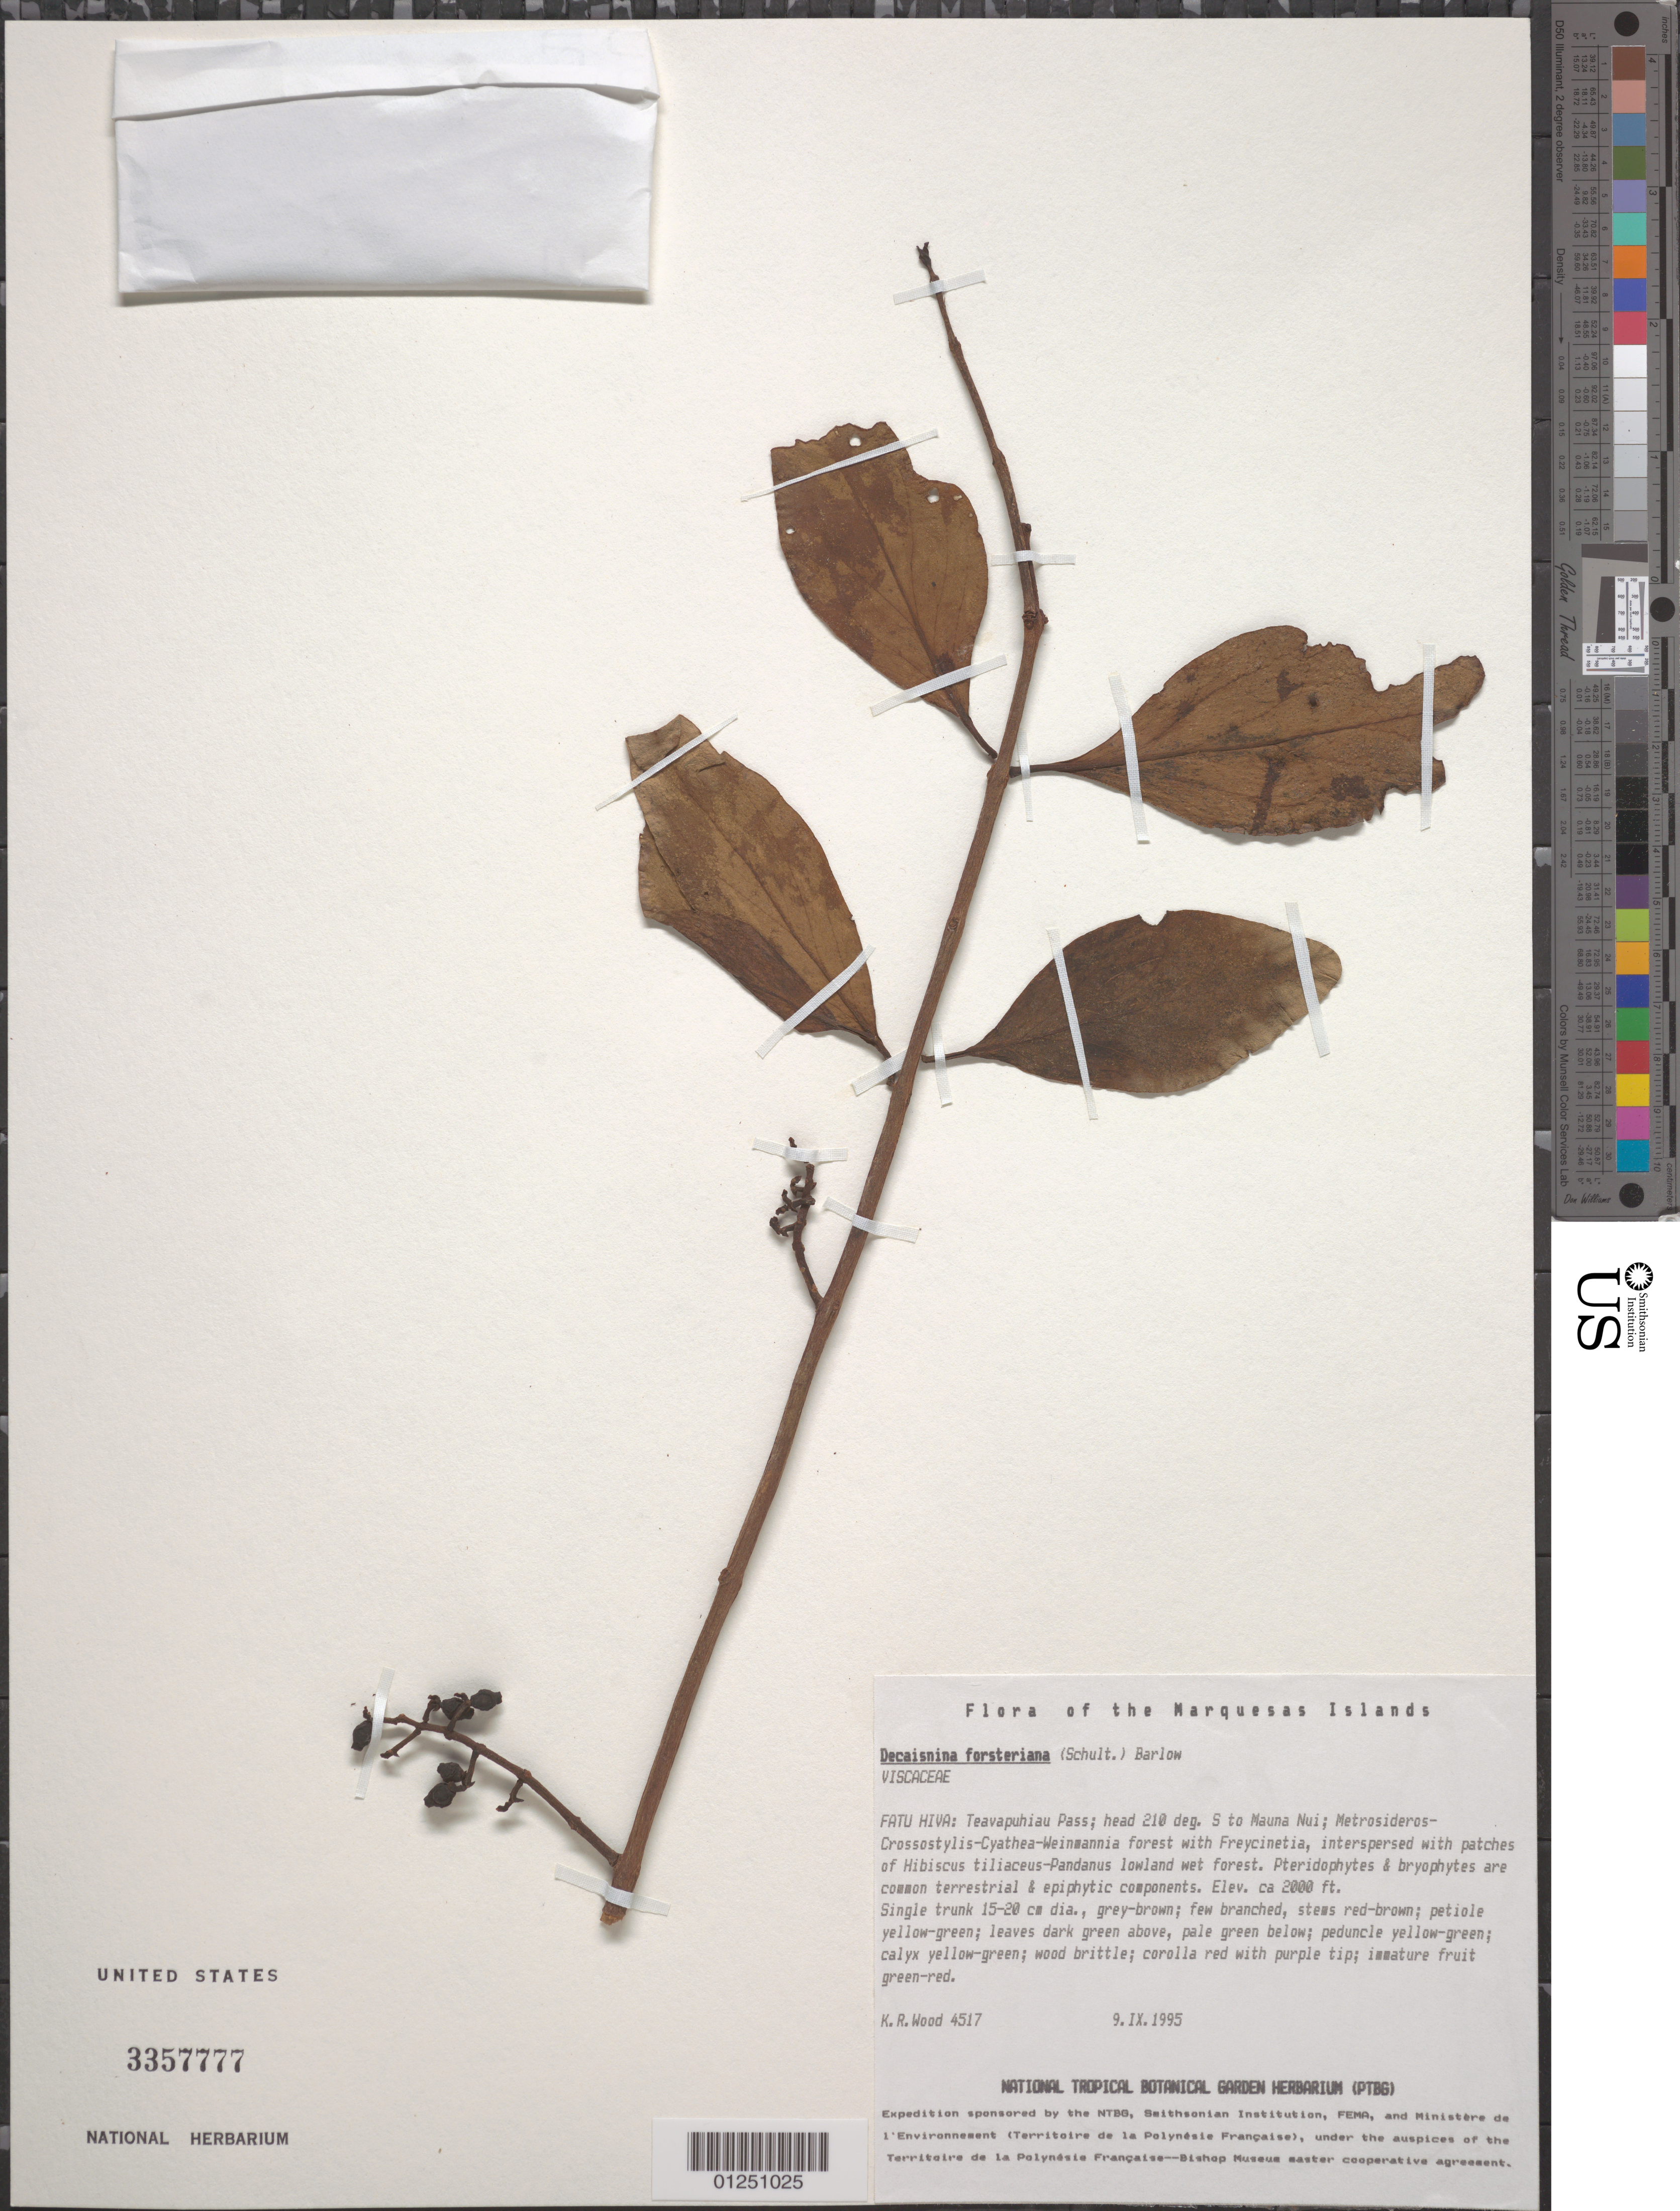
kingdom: Plantae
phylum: Tracheophyta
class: Magnoliopsida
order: Santalales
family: Loranthaceae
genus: Decaisnina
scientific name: Decaisnina forsteriana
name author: (Schult. & Schult. f.) Barlow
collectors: K. R. Wood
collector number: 4517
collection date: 1995-09-09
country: French Polynesia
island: Fatu Hiva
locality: Teavapuhiau Pass, head 210 deg. S to Mauna Nui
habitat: Metrosideros - Crossostylis - Cyathea - Weinmannia w/ Freycinetia, interspersed w/ Hibiscus tiliaceus - Pandanus lowland wet forest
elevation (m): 610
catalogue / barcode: US 3357777